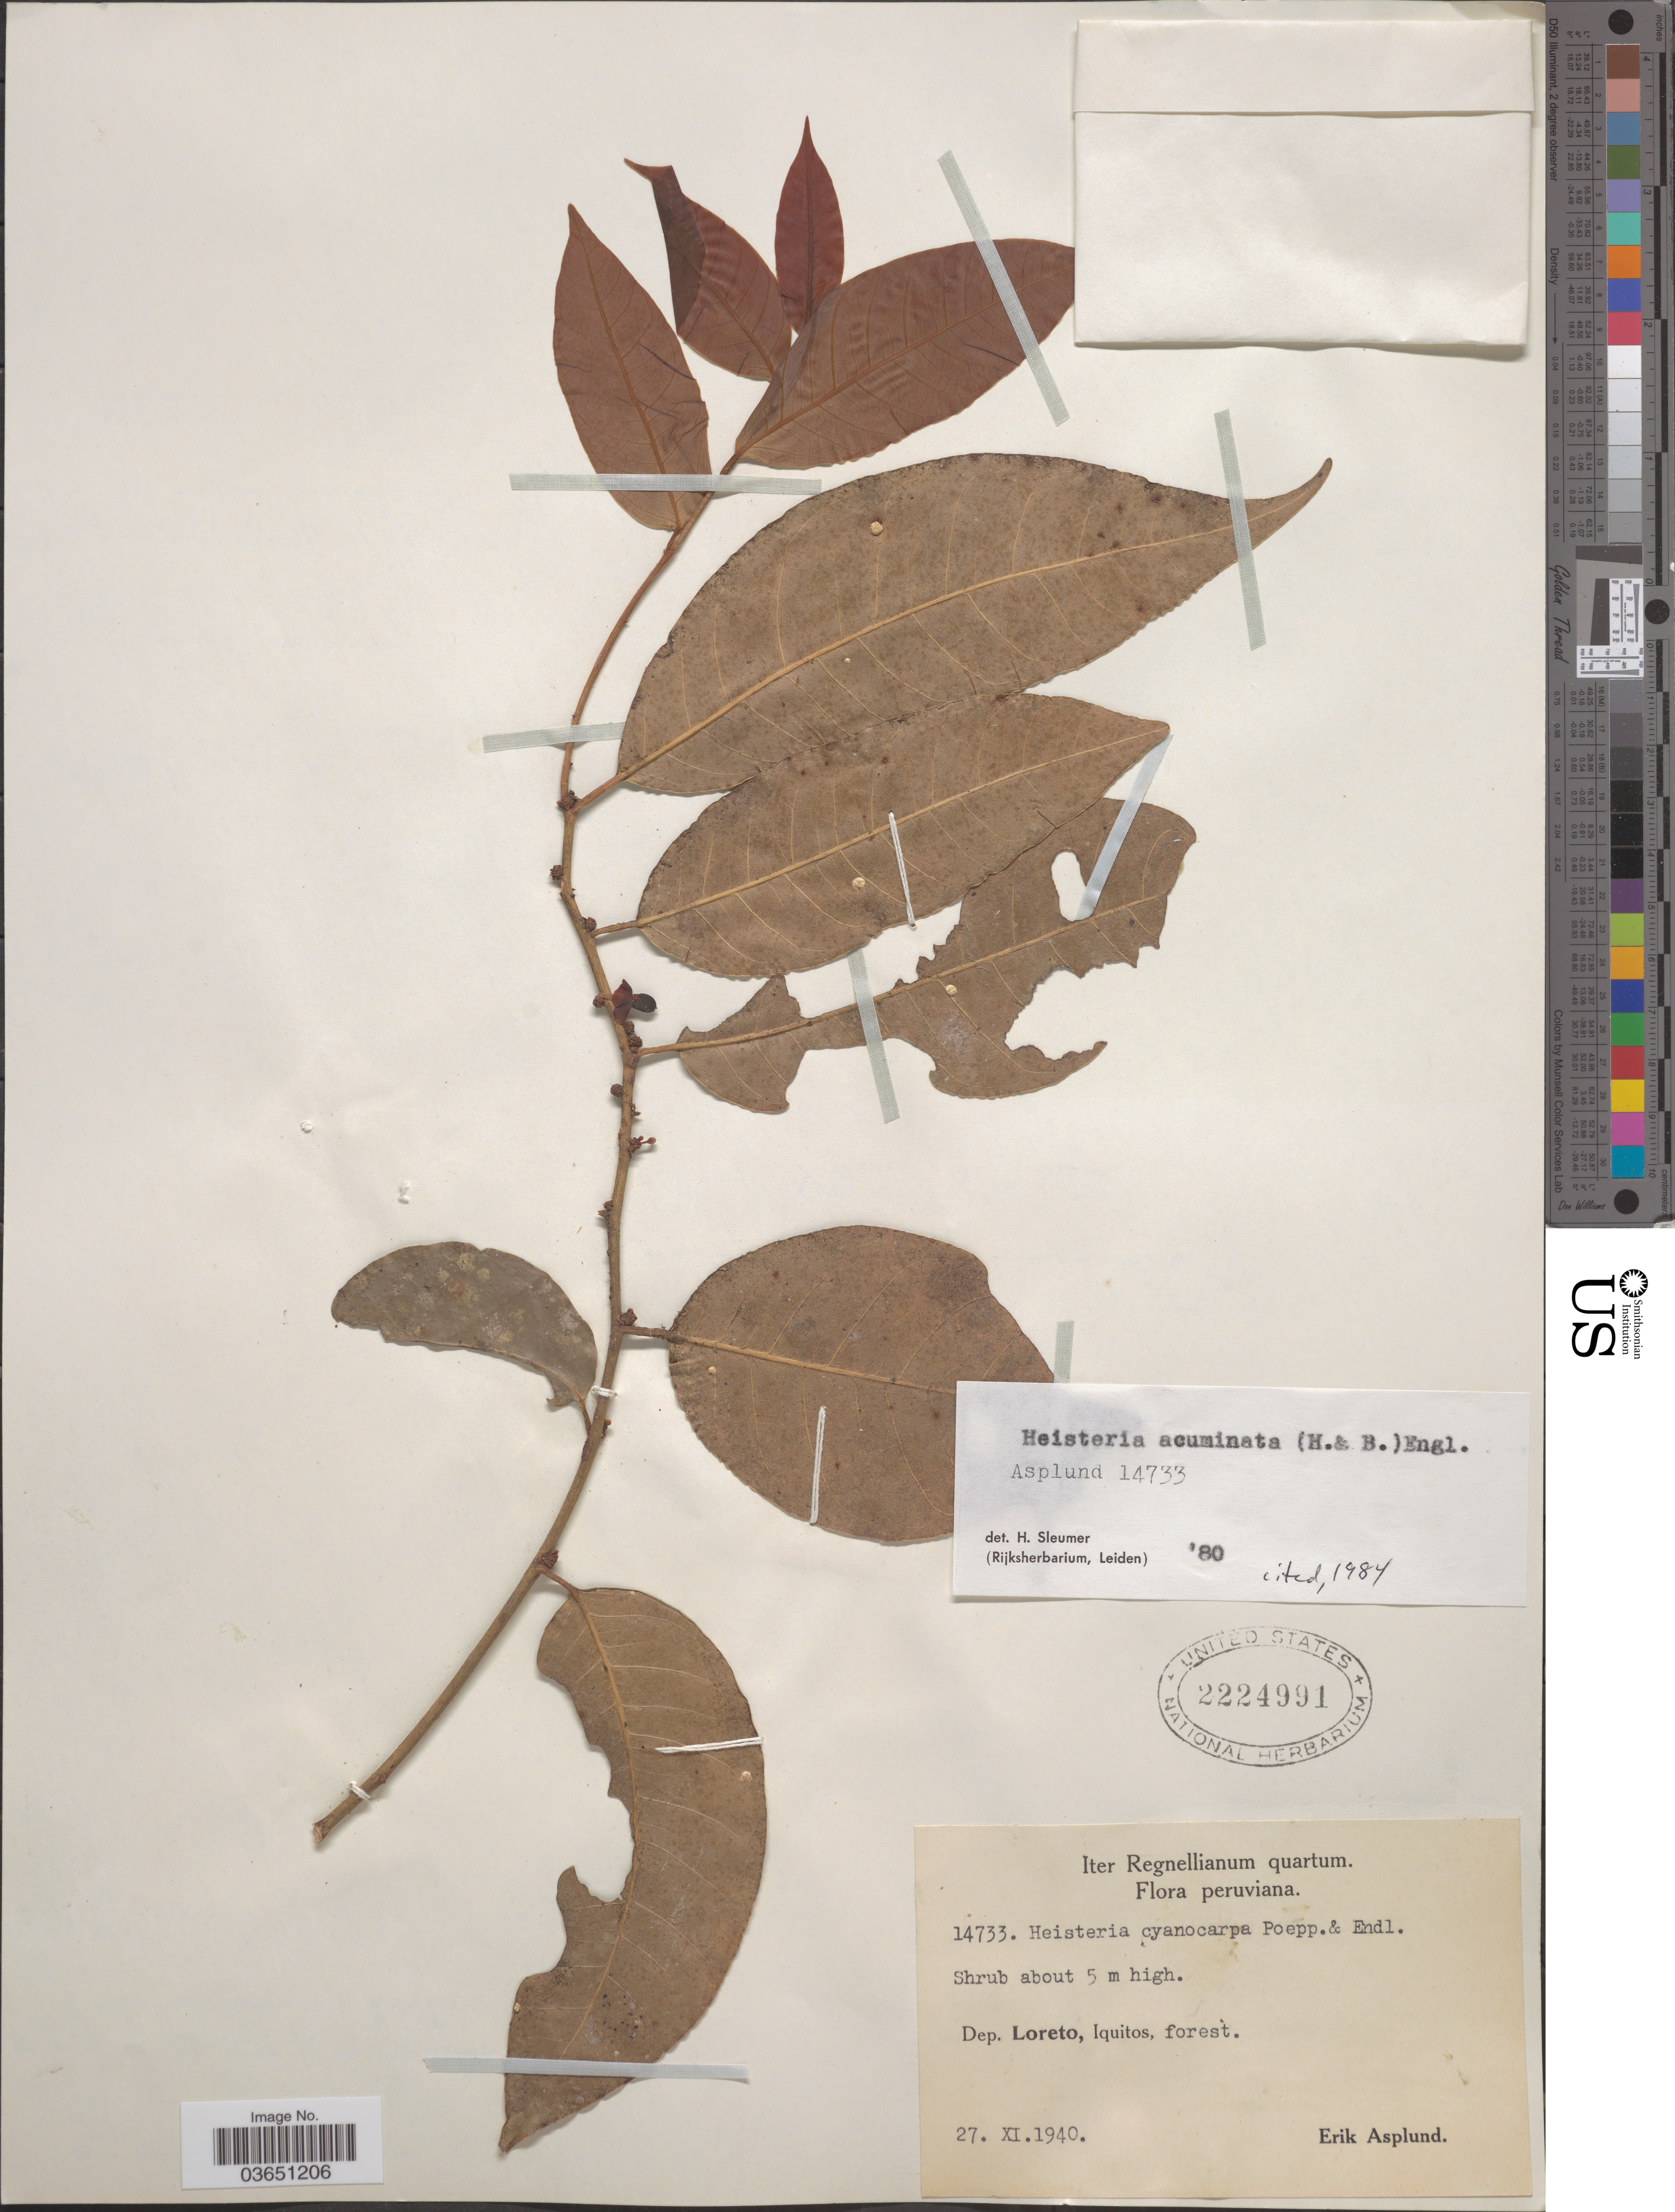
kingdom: Plantae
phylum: Tracheophyta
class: Magnoliopsida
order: Santalales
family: Erythropalaceae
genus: Heisteria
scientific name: Heisteria acuminata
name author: (Humb. & Bonpl.) Engl.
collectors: E. Asplund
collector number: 14733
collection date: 1940-09-27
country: Peru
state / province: Loreto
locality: Dept. Loreto, Iquitos, forest.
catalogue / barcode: US 2224991